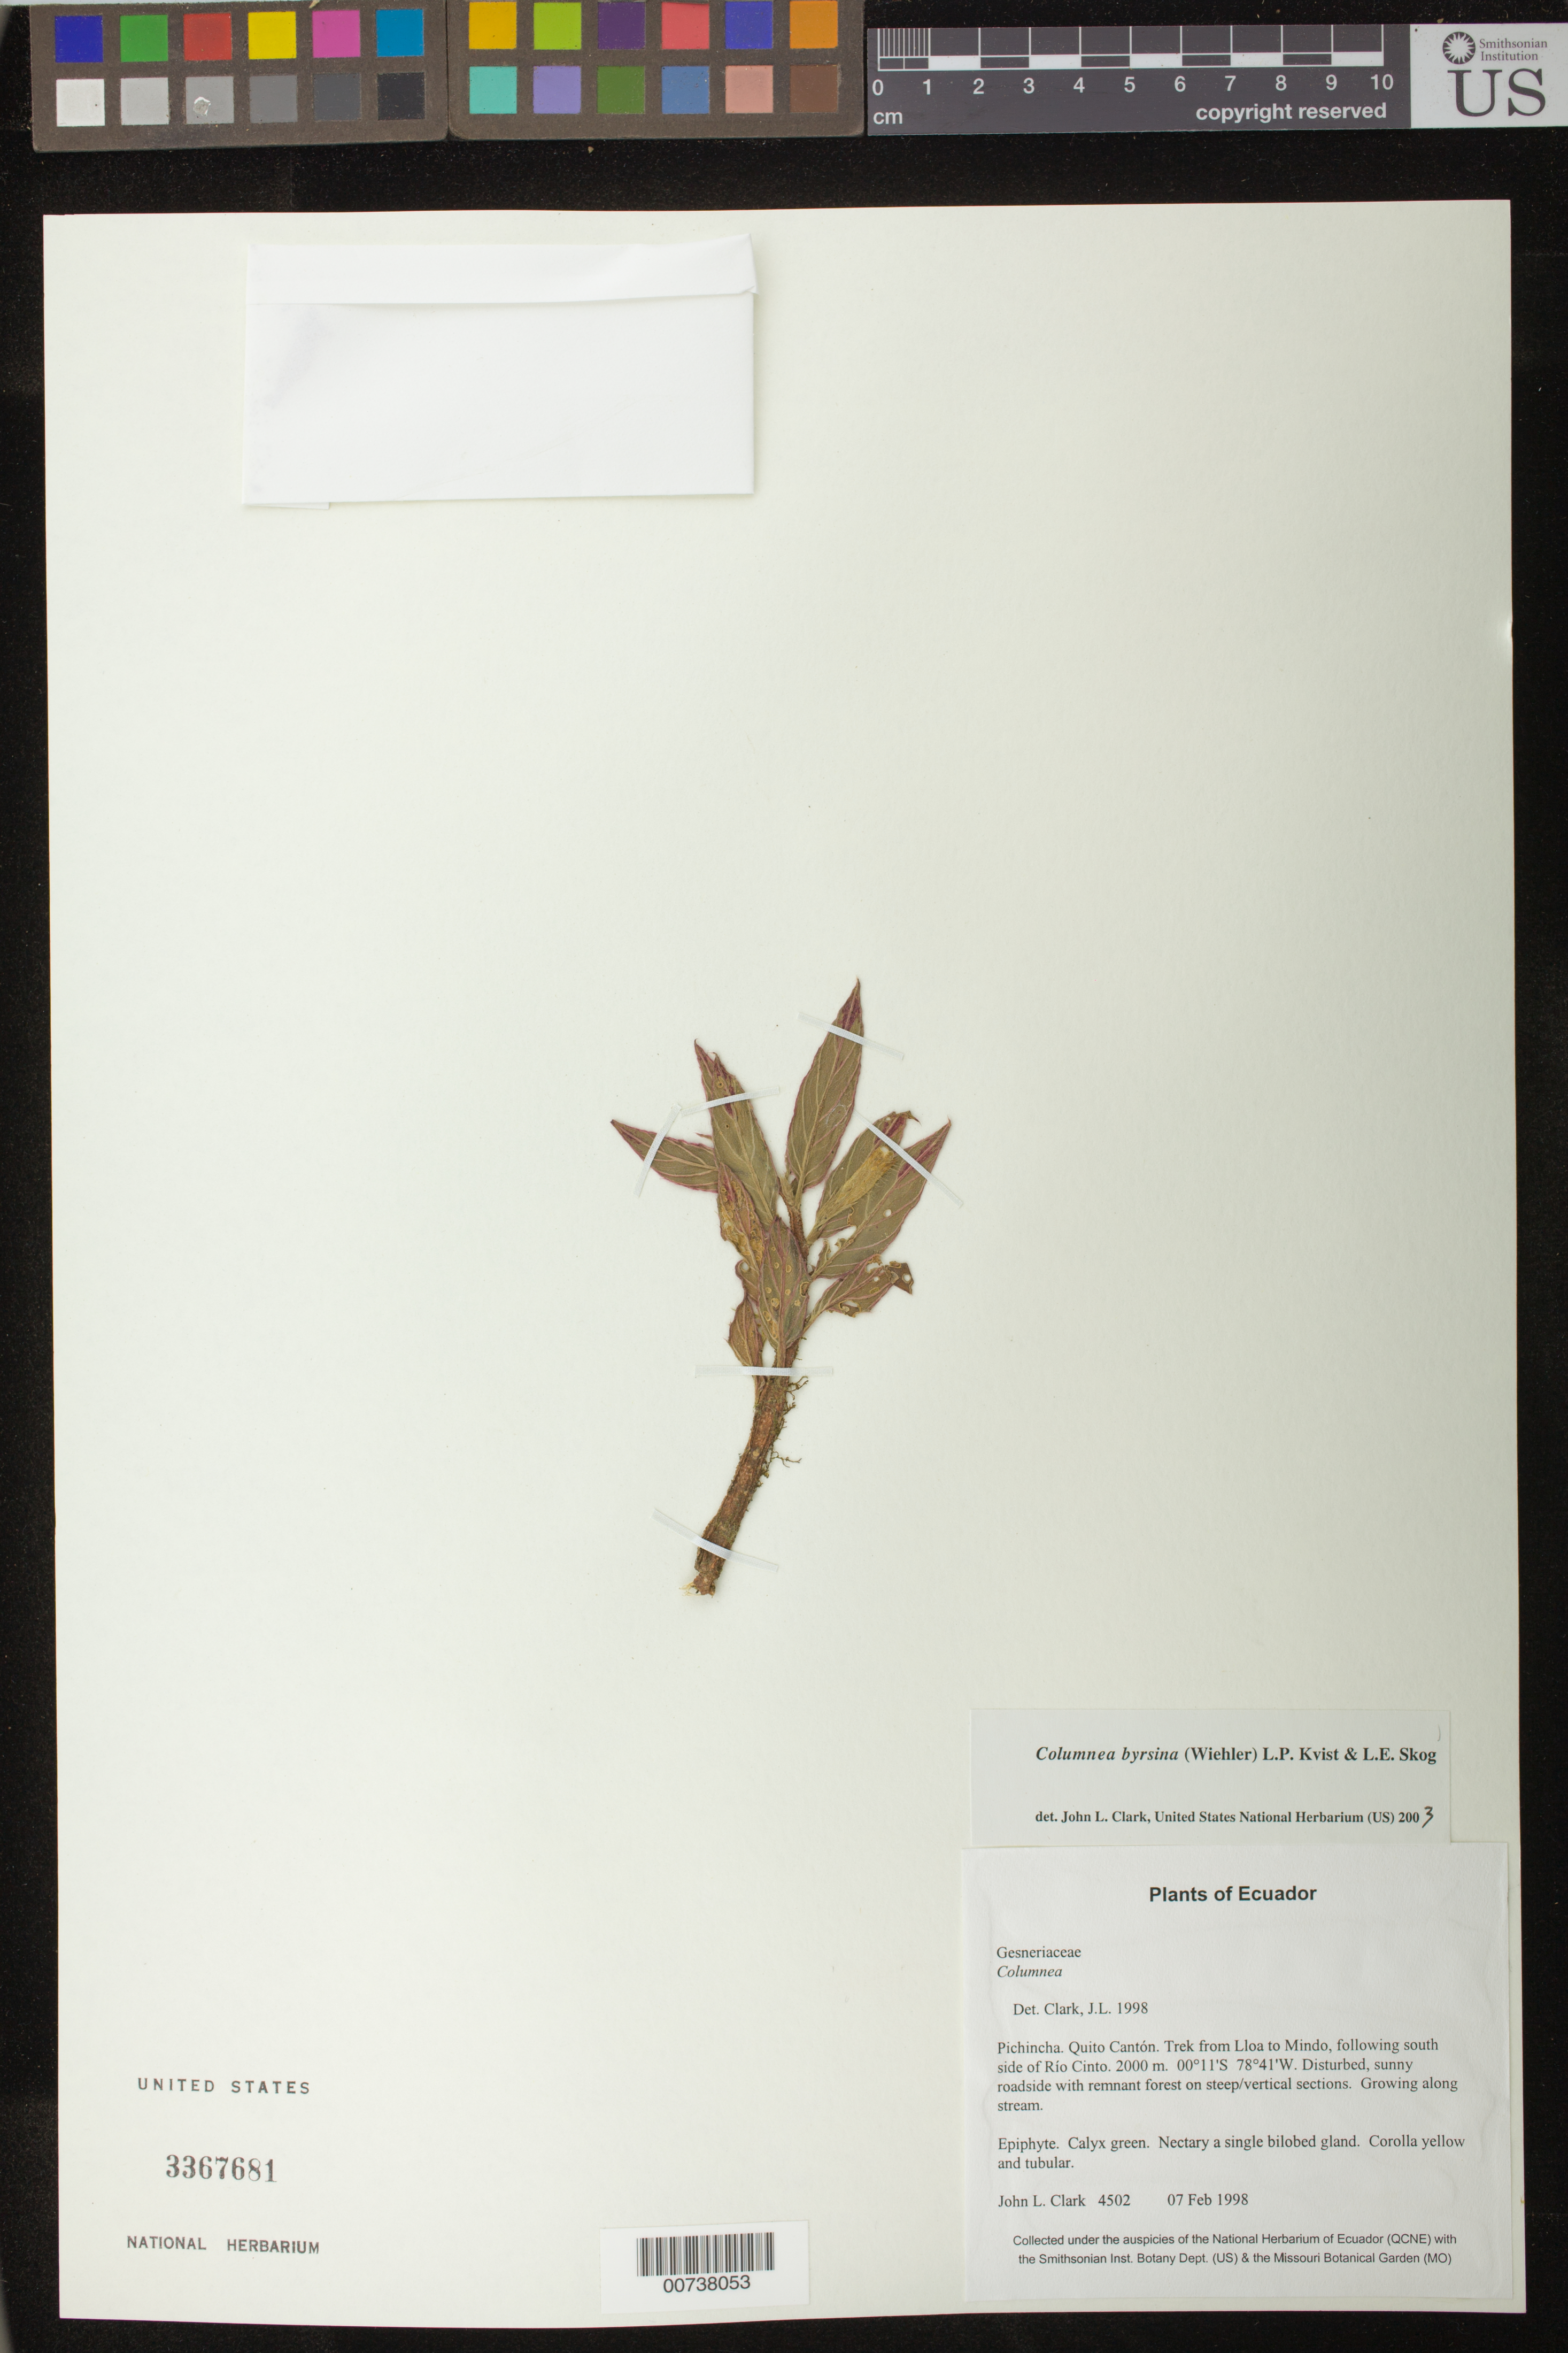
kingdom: Plantae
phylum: Tracheophyta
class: Magnoliopsida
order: Lamiales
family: Gesneriaceae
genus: Columnea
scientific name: Columnea byrsina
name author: (Wiehler) L.P. Kvist & L.E. Skog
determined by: Clark, J. L., (SEL), The Marie Selby Botanical Garden (UNITED STATES)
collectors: J. L. Clark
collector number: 4502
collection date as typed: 07 Feb 1998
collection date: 1998-02-07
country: Ecuador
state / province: Pichincha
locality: Quito Cantón. Trek from Lloa to Mindo, following south side of Río Cinto.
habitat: Disturbed, sunny roadside with remnant forest on steep/vertical sections. Growing along stream.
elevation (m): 2000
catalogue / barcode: US 3367681